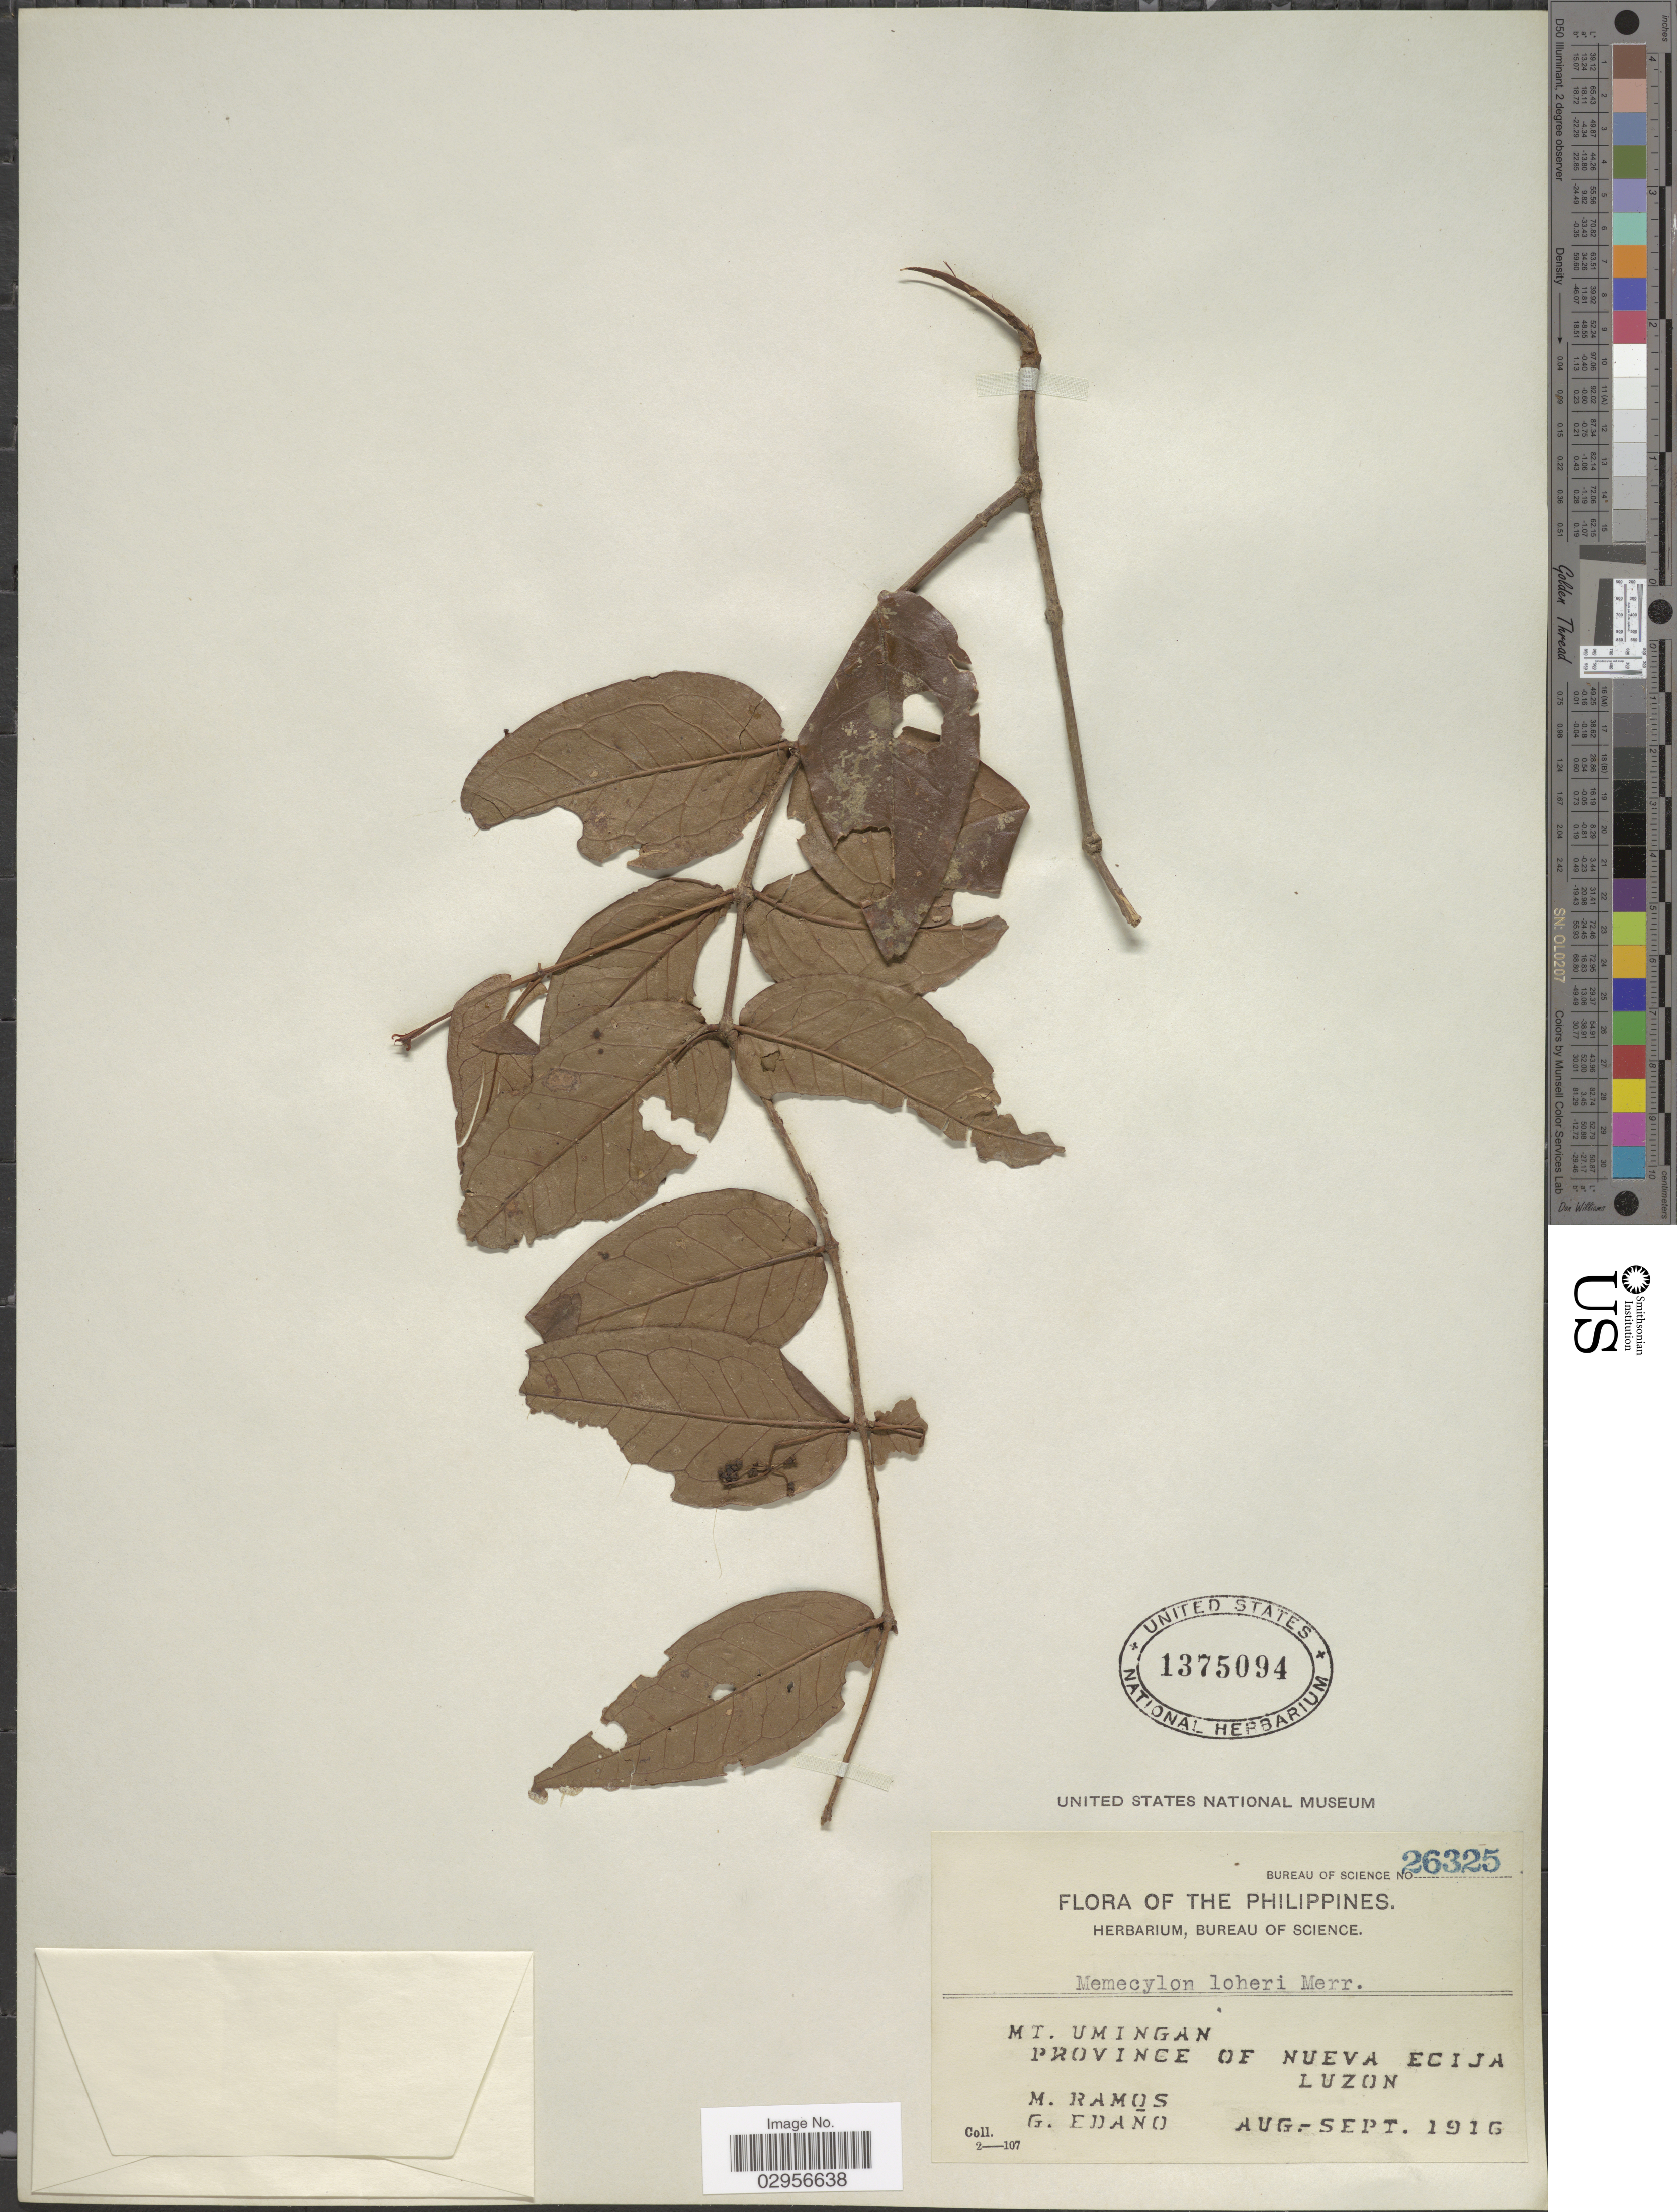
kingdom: Plantae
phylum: Tracheophyta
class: Magnoliopsida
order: Myrtales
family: Melastomataceae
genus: Memecylon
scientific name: Memecylon loheri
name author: Merr.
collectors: M. Ramos & G. Edaño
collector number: Bureau of Science 26325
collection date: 1916-08/1916-09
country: Philippines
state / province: Central Luzon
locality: Mt. Umingan, Province of Nueva Ecija, Luzon.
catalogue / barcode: US 1375094